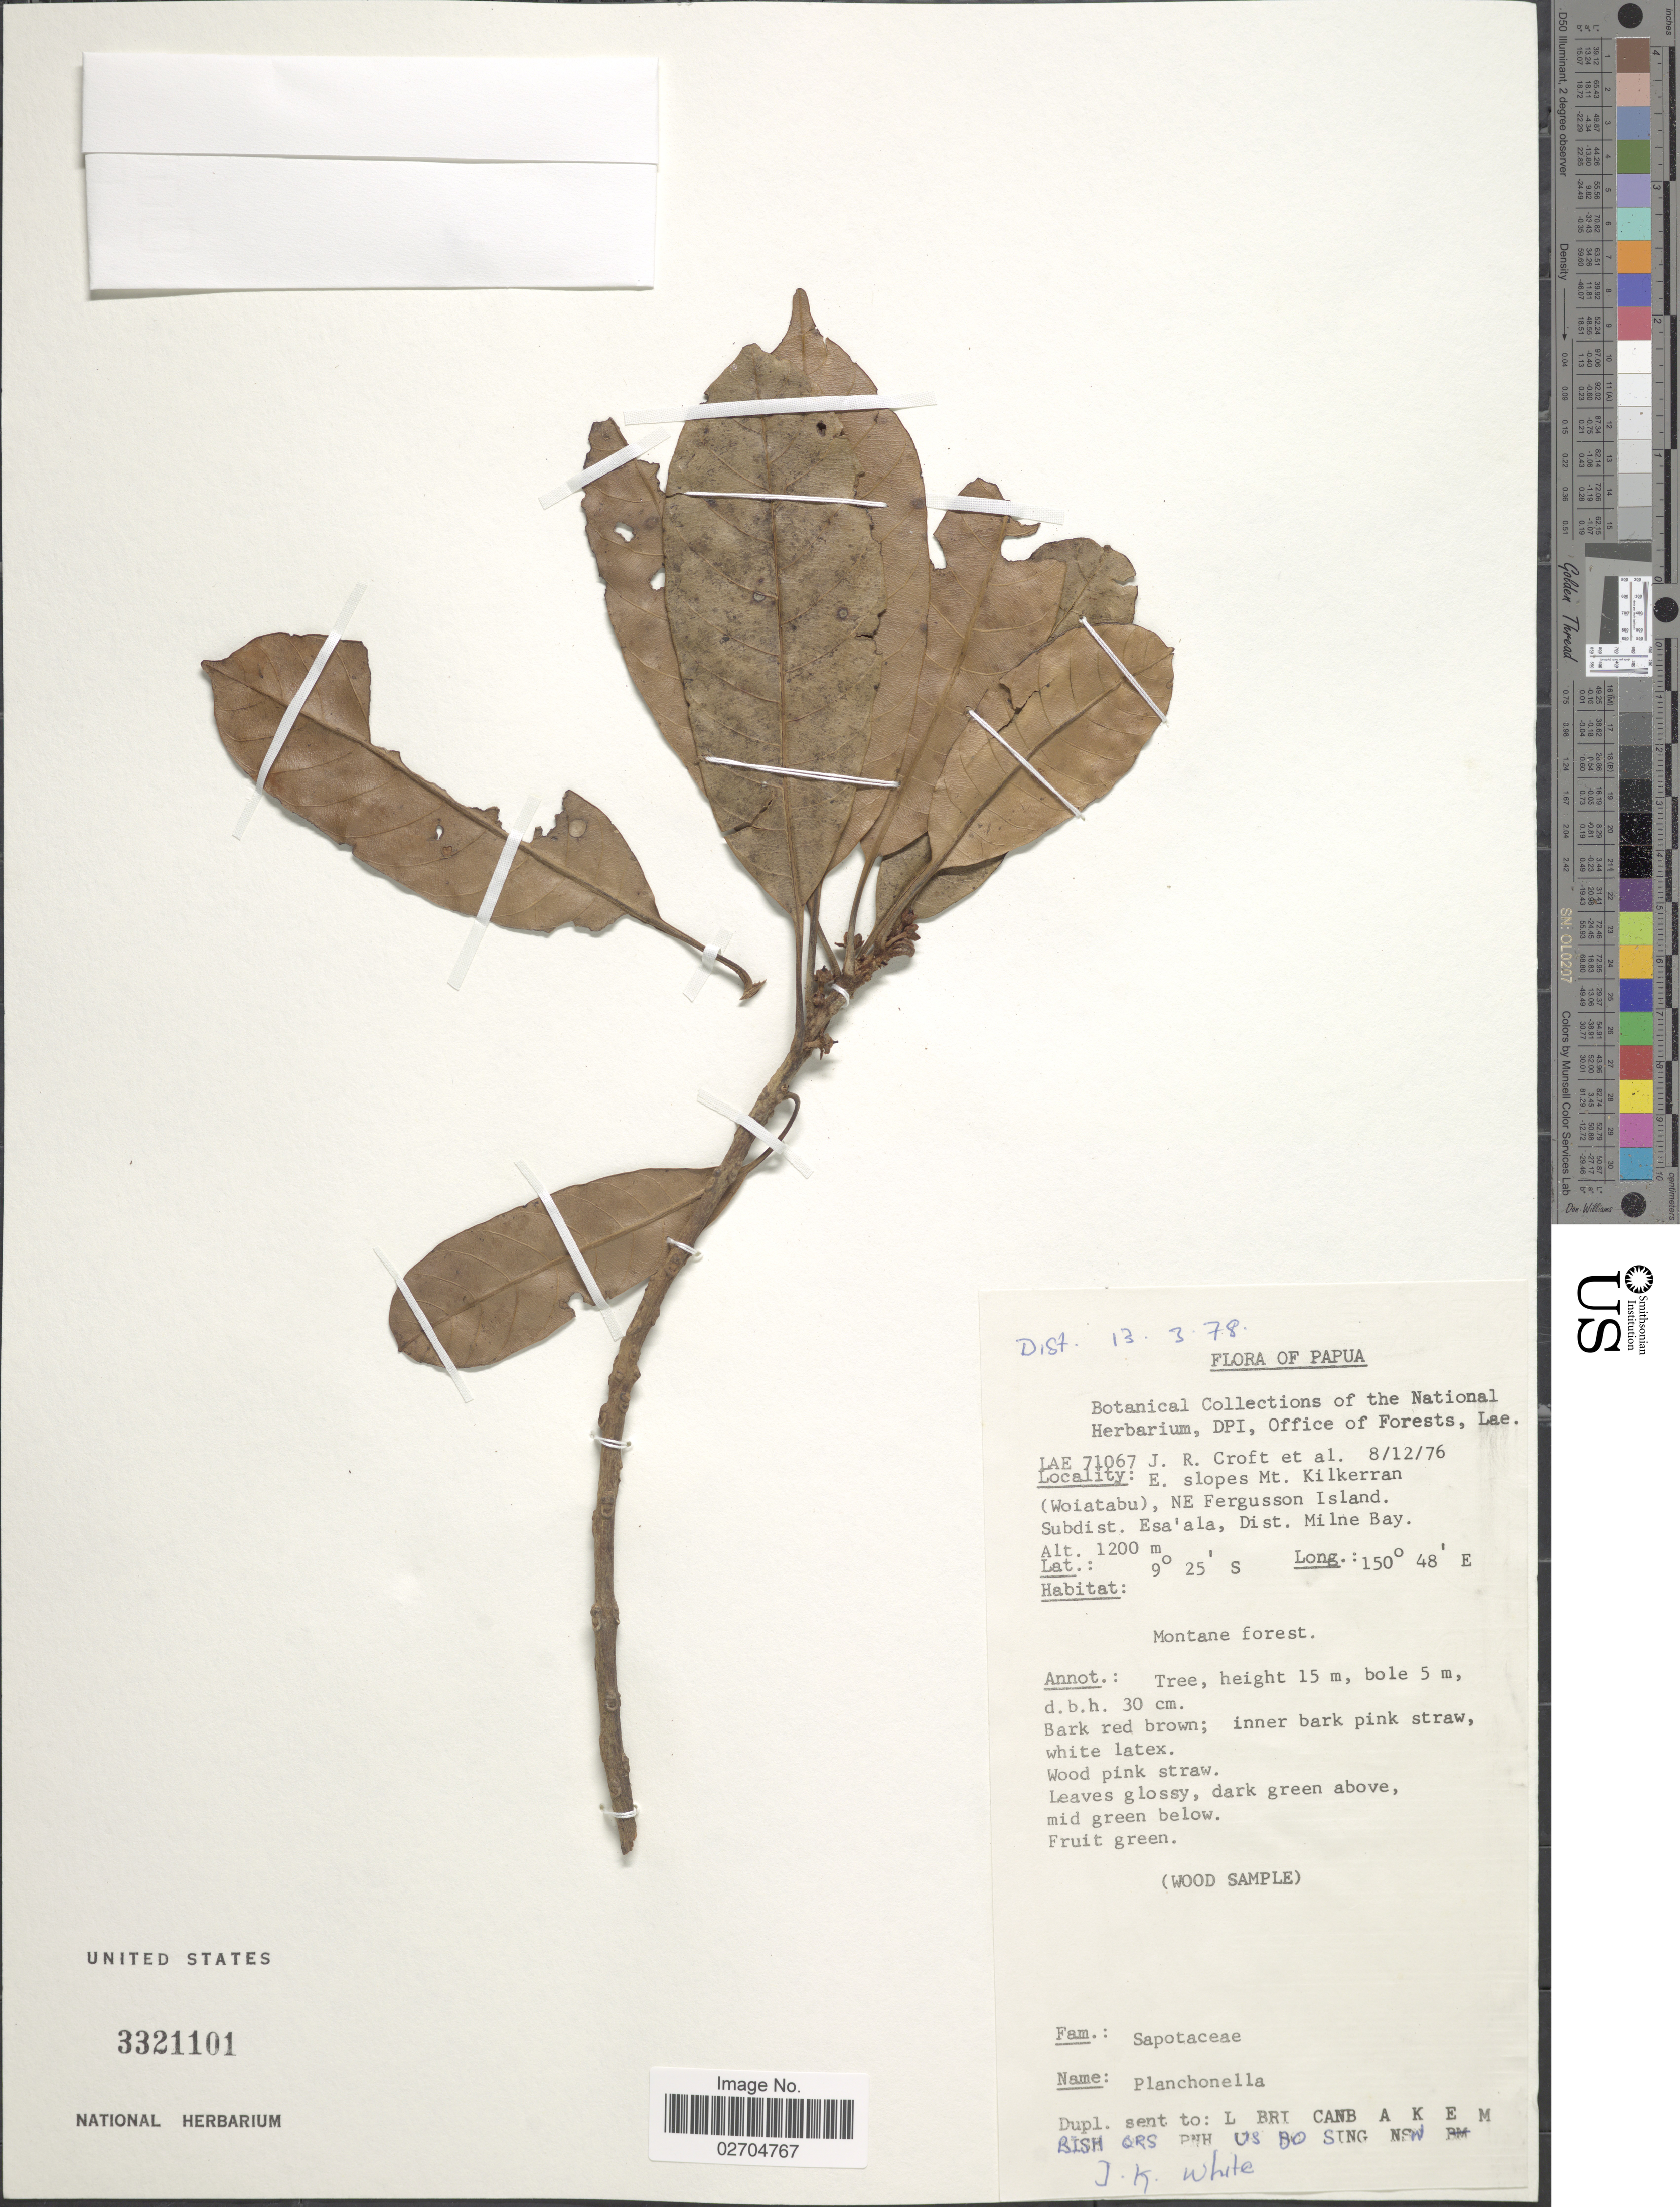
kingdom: Plantae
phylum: Tracheophyta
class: Magnoliopsida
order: Ericales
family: Sapotaceae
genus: Planchonella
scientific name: Planchonella sp.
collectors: J. R. Croft & et al.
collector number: LAE71067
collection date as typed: Transcribed d/m/y: 8/12/76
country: Papua New Guinea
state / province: Milne Bay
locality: Papua. E. slopes Mt. Kilkerran (Woiatabu), NE Fergusson Island. Subdist. Esa'ala. Dist. Milne Bay.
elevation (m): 1200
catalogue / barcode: US 3321101